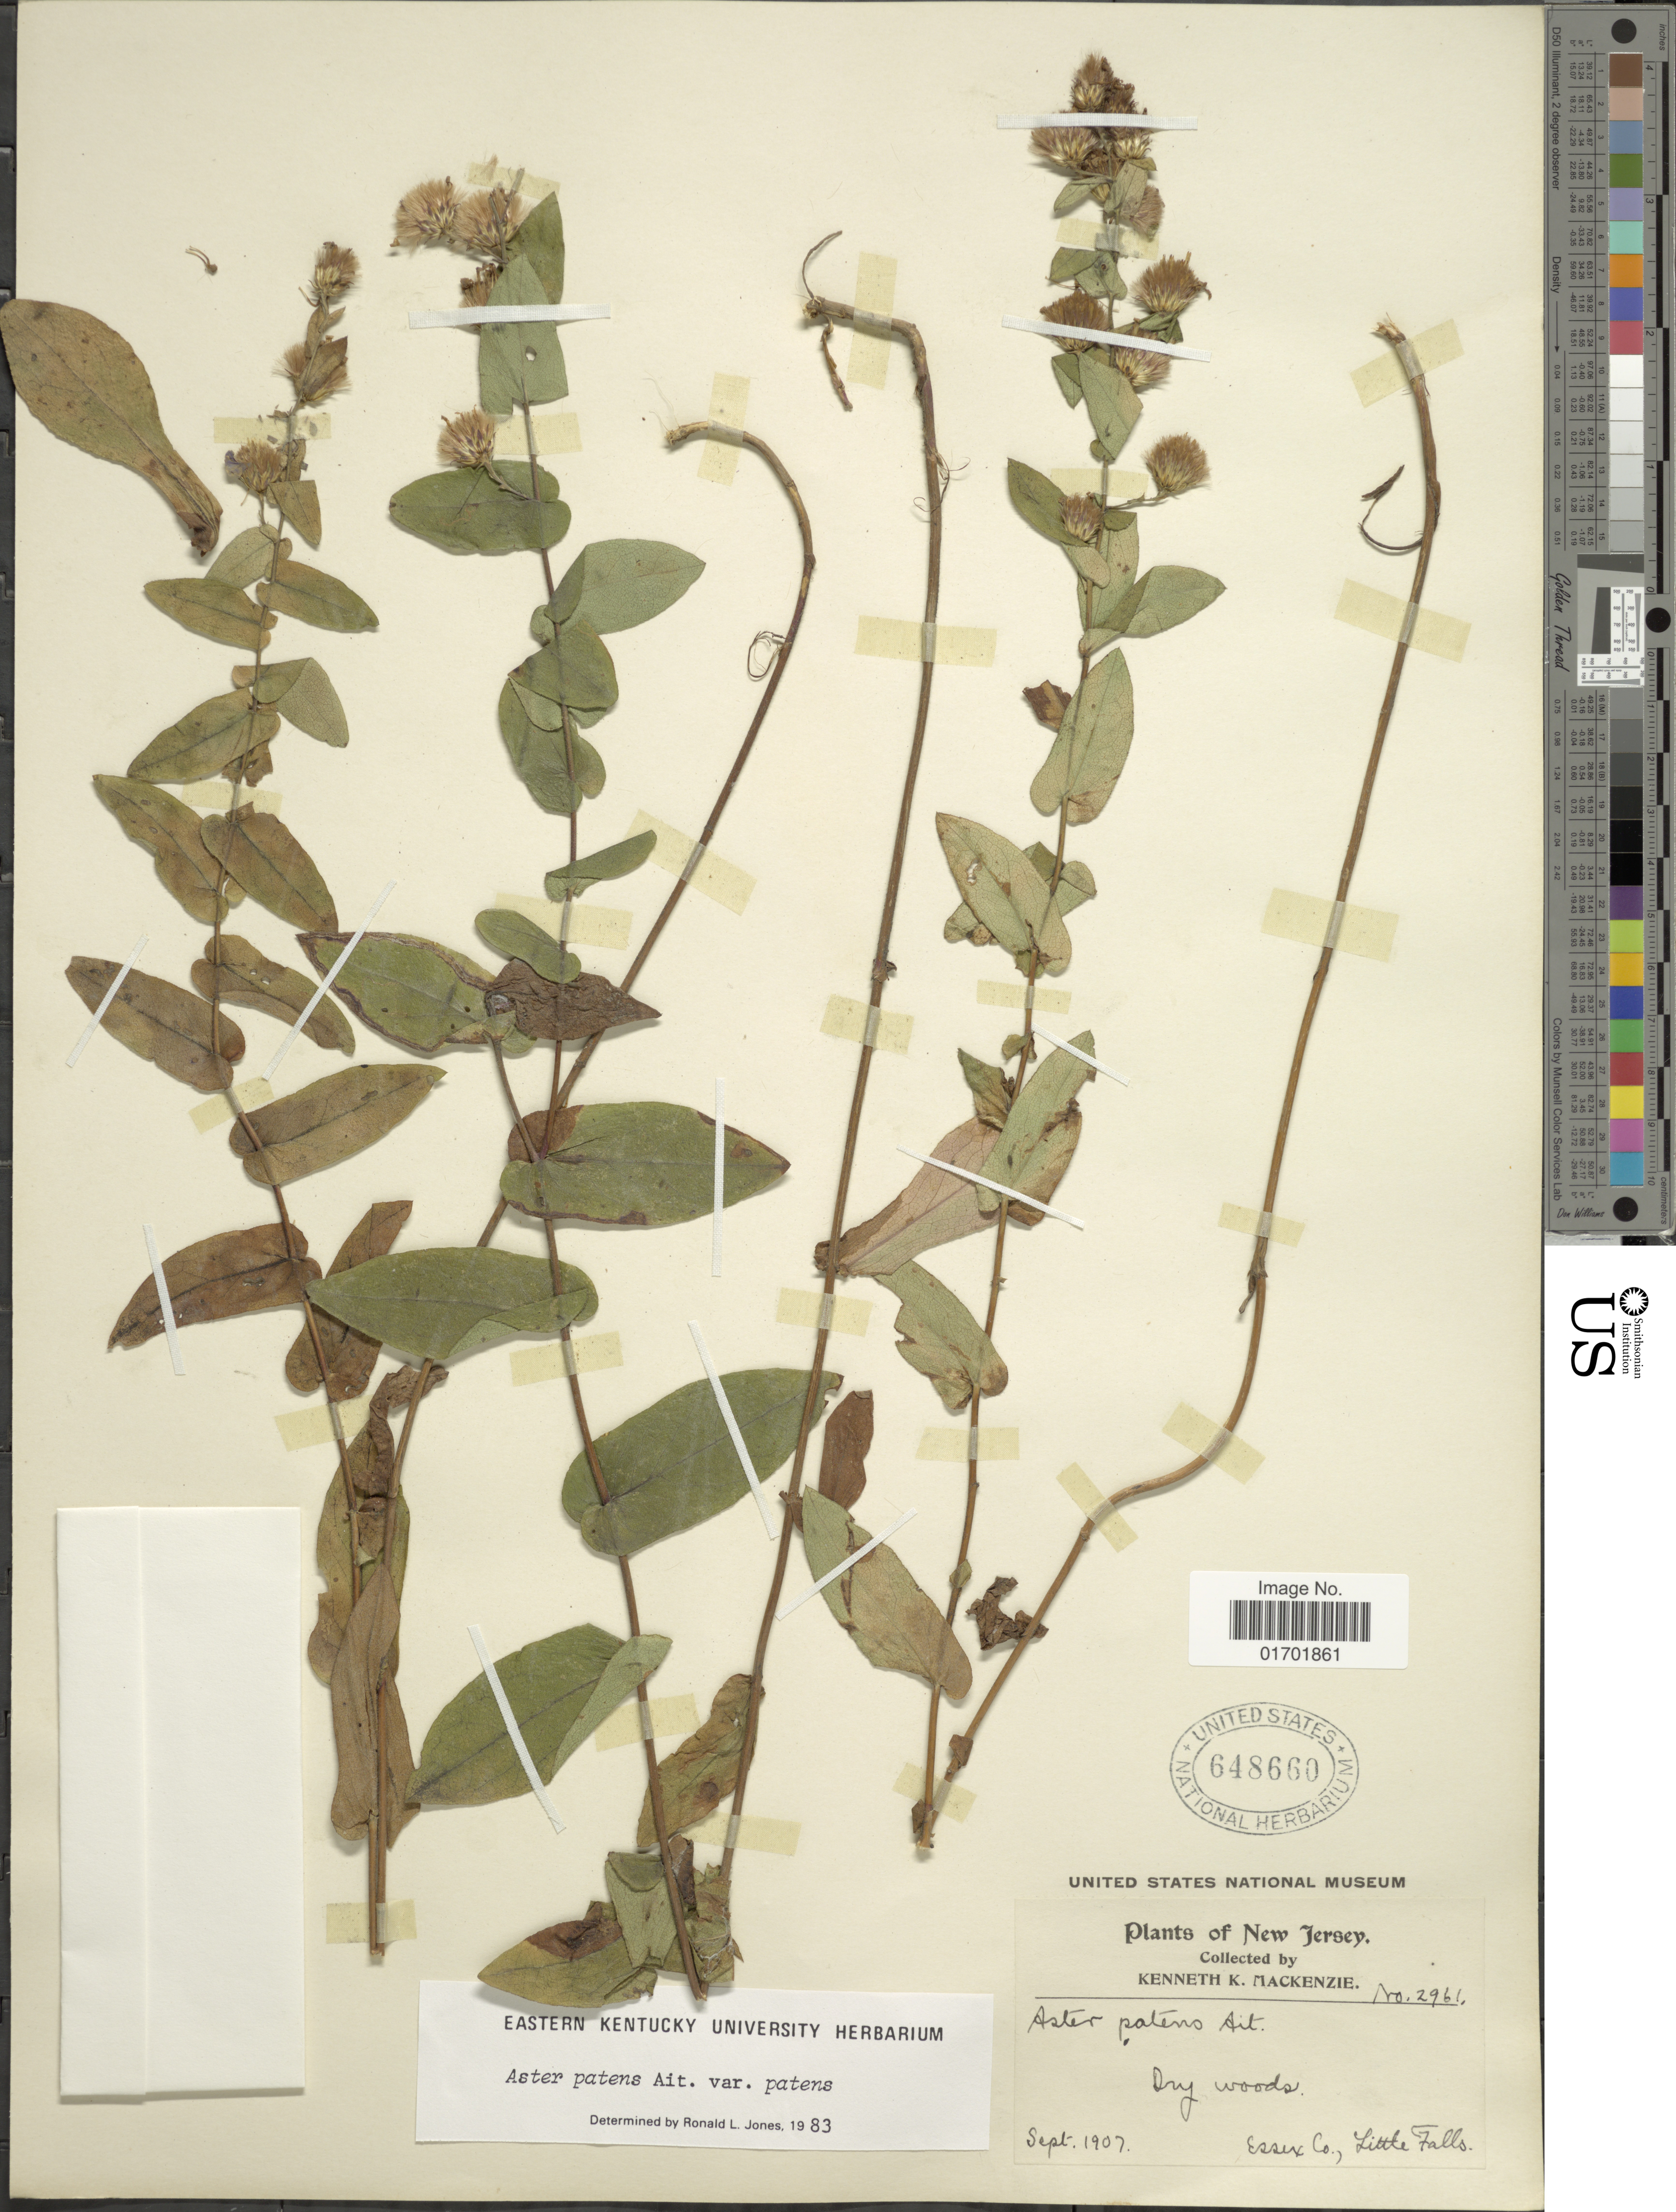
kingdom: Plantae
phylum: Tracheophyta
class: Magnoliopsida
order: Asterales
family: Asteraceae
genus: Symphyotrichum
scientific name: Symphyotrichum patens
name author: (Aiton) G.L. Nesom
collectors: K. K. Mackenzie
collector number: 2961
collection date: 1907-09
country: United States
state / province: New Jersey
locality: Essex Co., Little Falls.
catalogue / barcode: US 648660